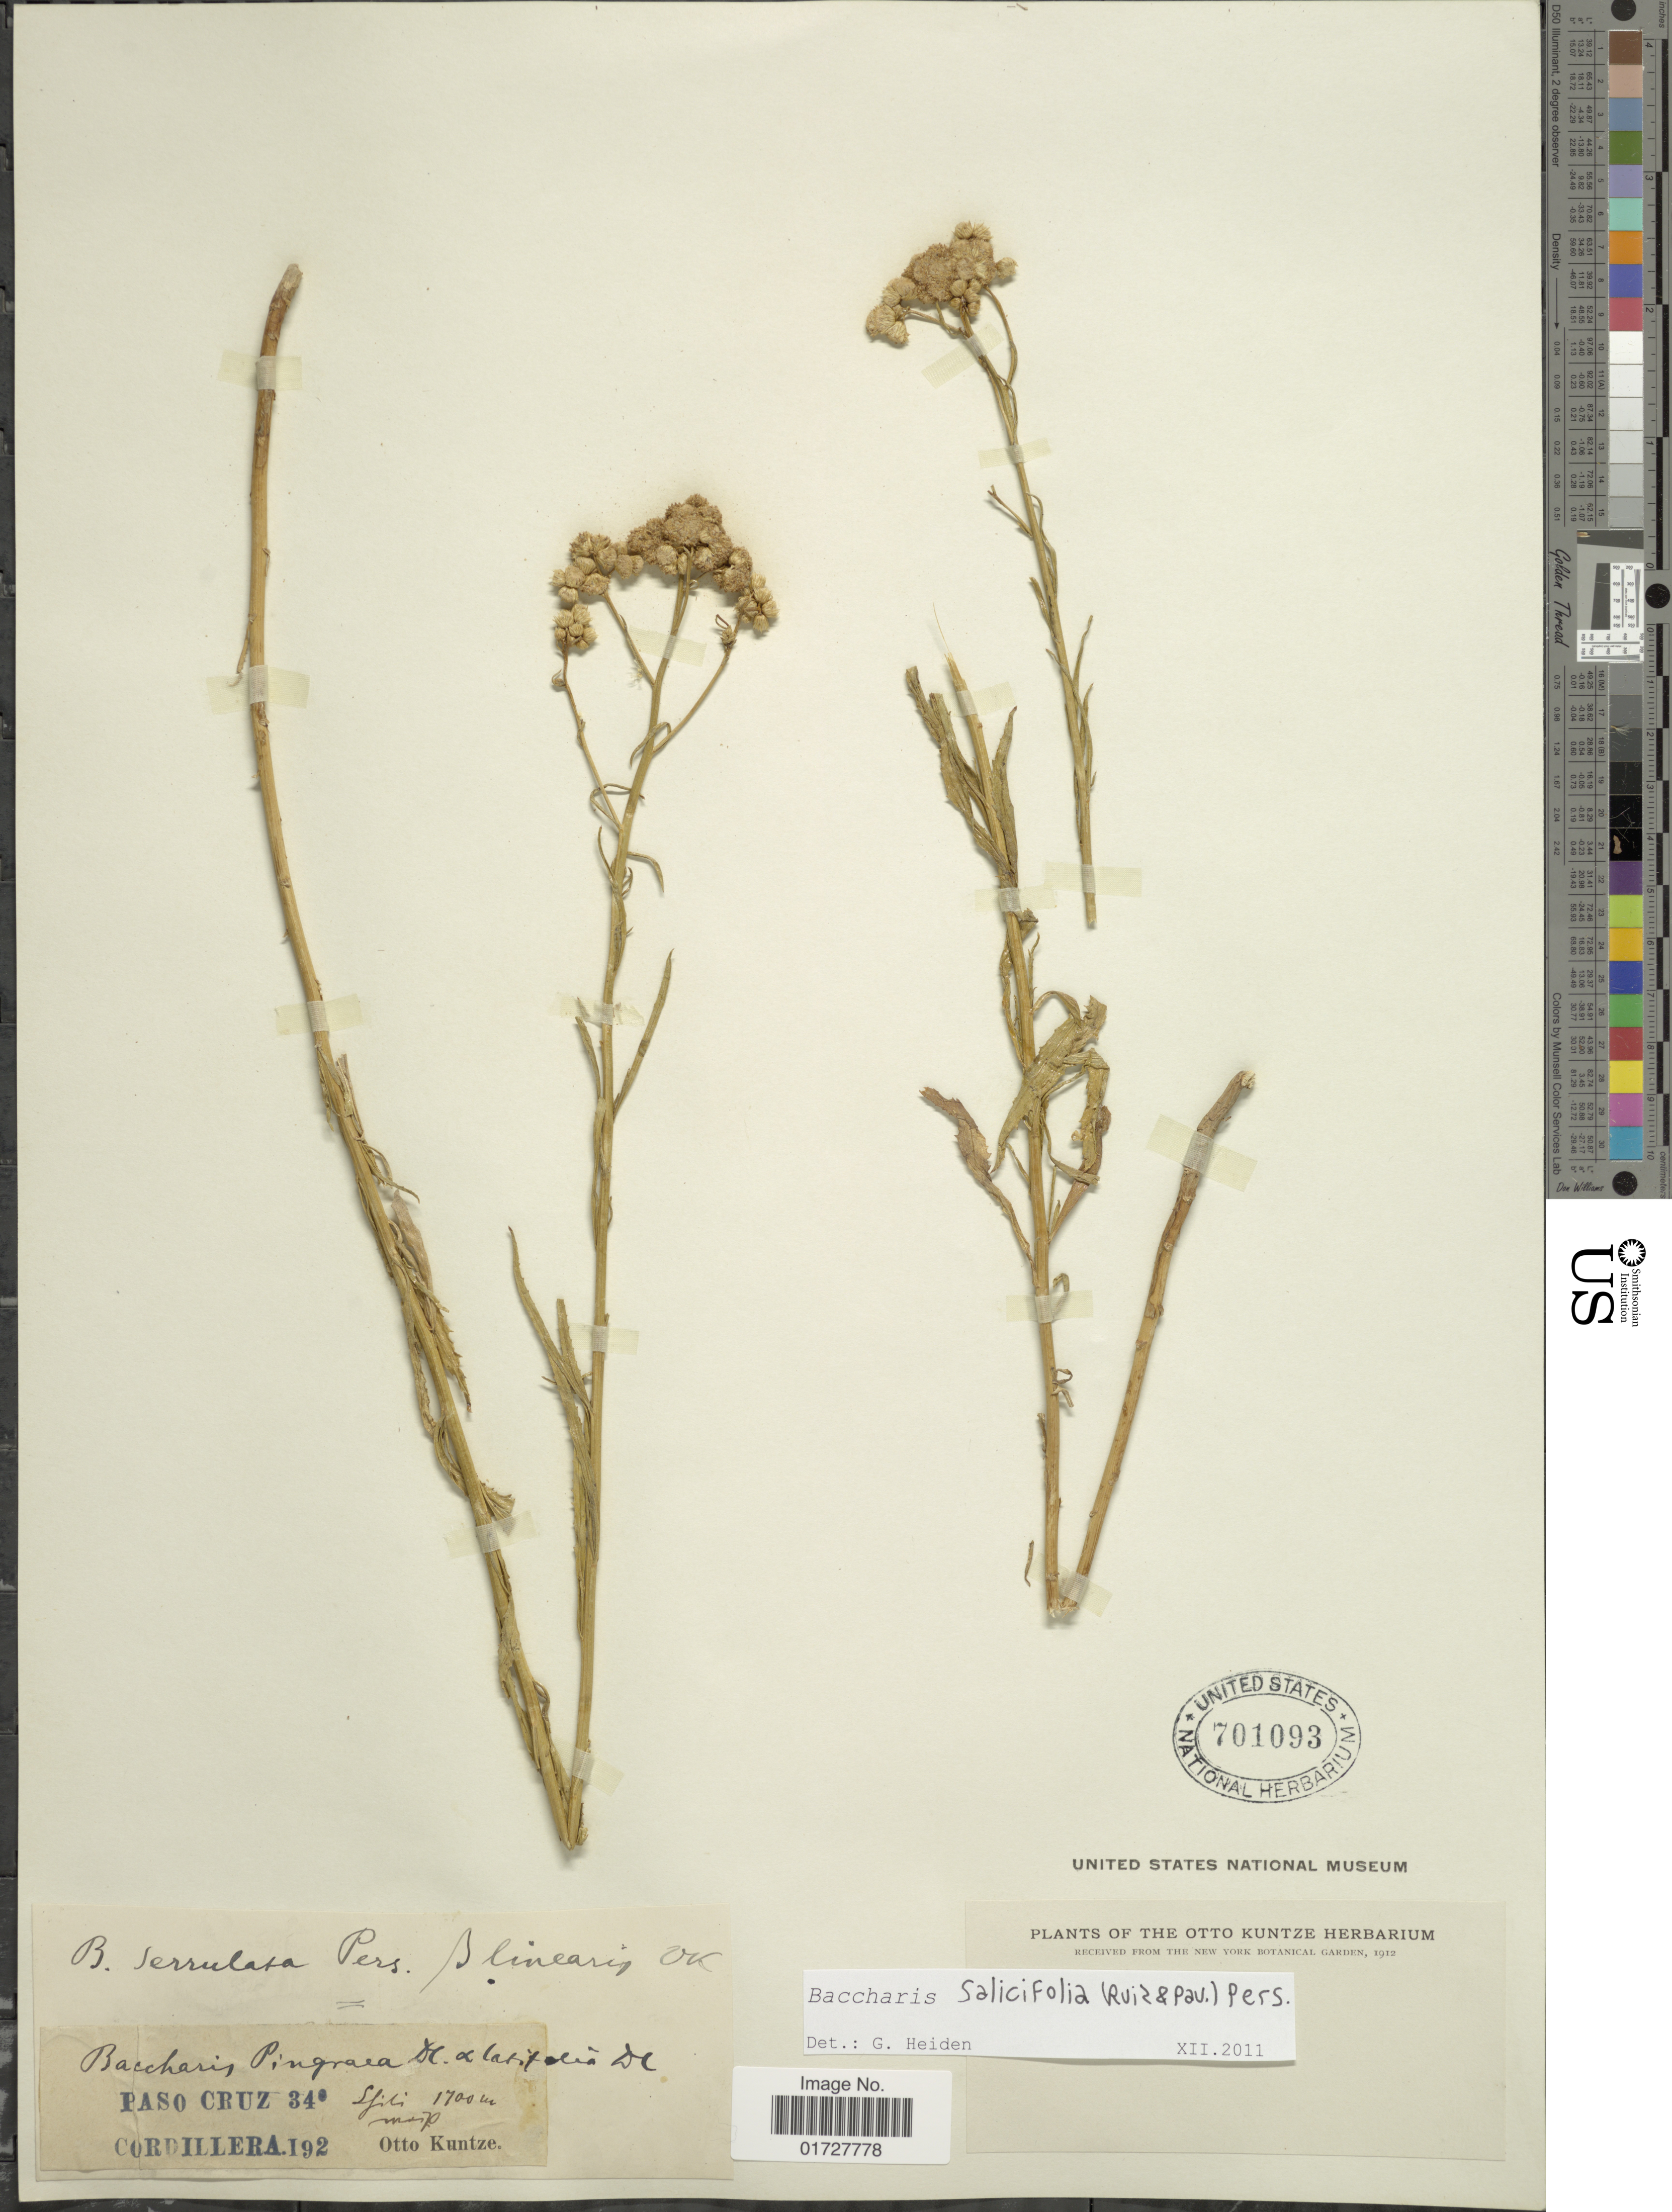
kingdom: Plantae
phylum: Tracheophyta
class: Magnoliopsida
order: Asterales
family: Asteraceae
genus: Baccharis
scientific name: Baccharis salicifolia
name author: (Ruiz & Pav.) Pers.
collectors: C.E.O. Kuntze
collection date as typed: Transcribed d/m/y: /1/92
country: Uruguay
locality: Paso Cruz 34°, Cordillera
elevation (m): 1700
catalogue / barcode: US 701093